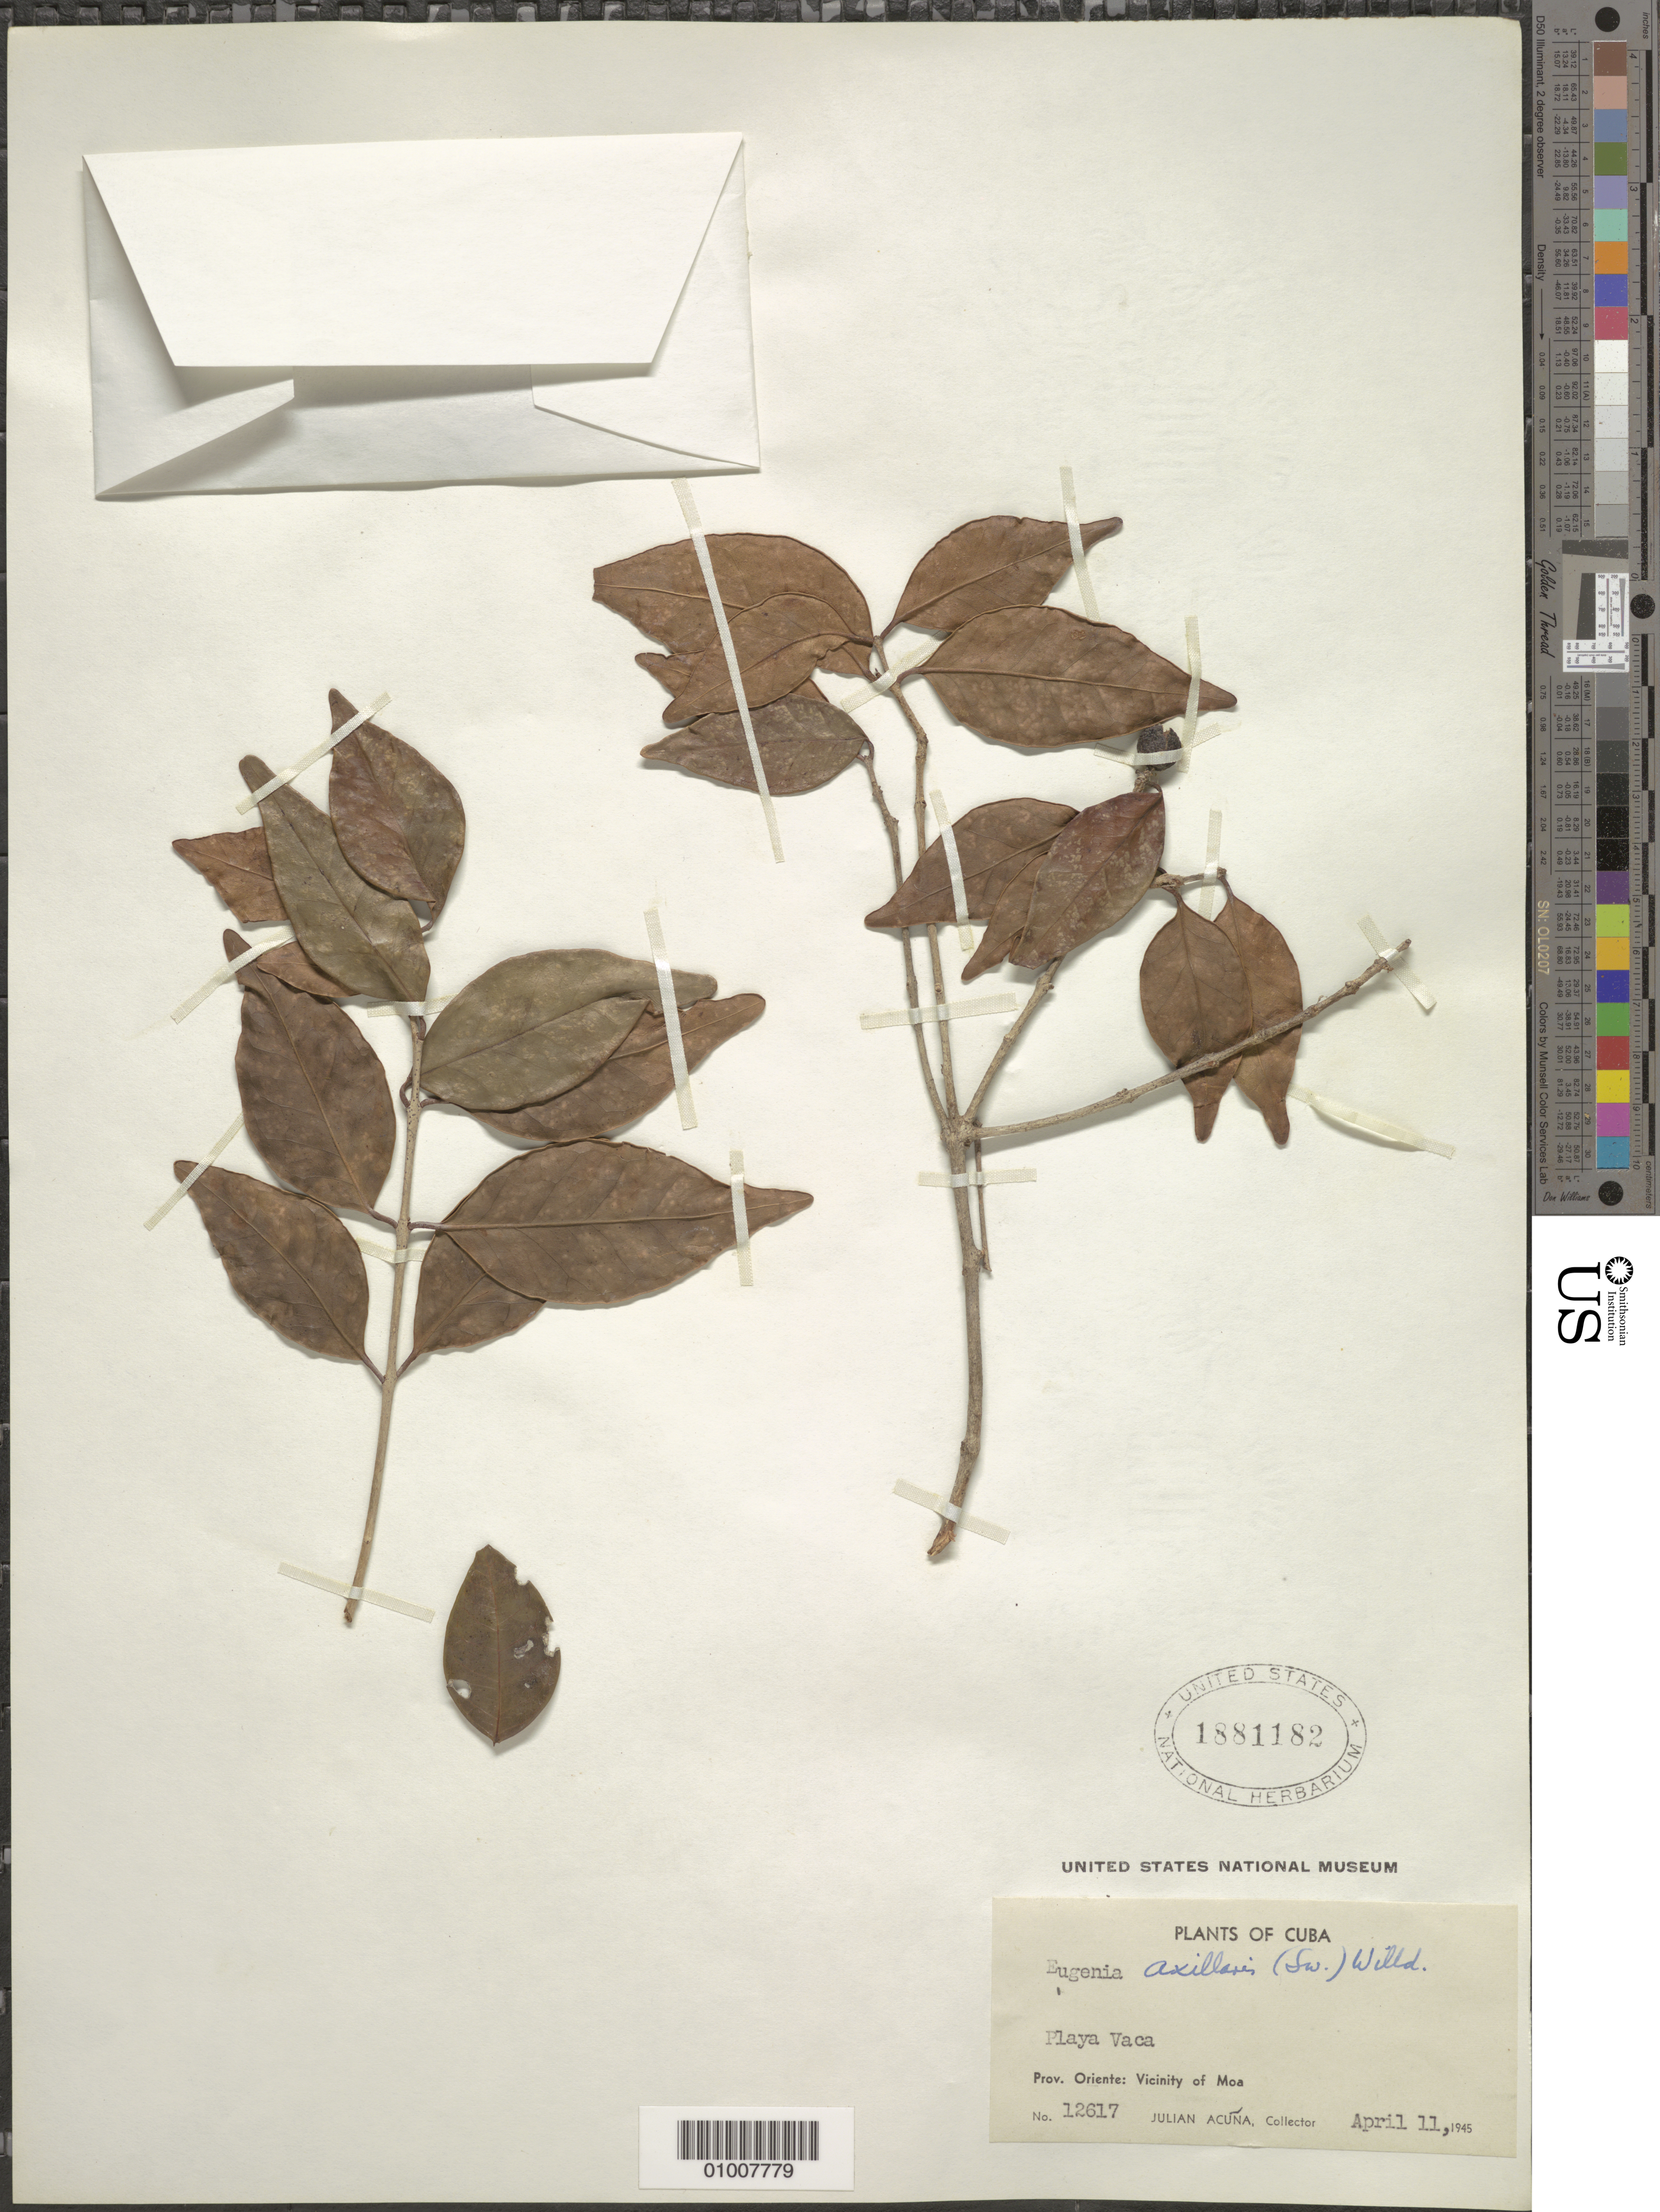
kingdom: Plantae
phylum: Tracheophyta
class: Magnoliopsida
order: Myrtales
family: Myrtaceae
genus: Eugenia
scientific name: Eugenia axillaris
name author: (Sw.) Willd.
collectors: J. Acuña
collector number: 12617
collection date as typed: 11 Apr 1945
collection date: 1945-04-11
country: Cuba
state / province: Holguín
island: Cuba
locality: Playa Vaca, vicinity of Moa [Oriente]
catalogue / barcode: US 1881182